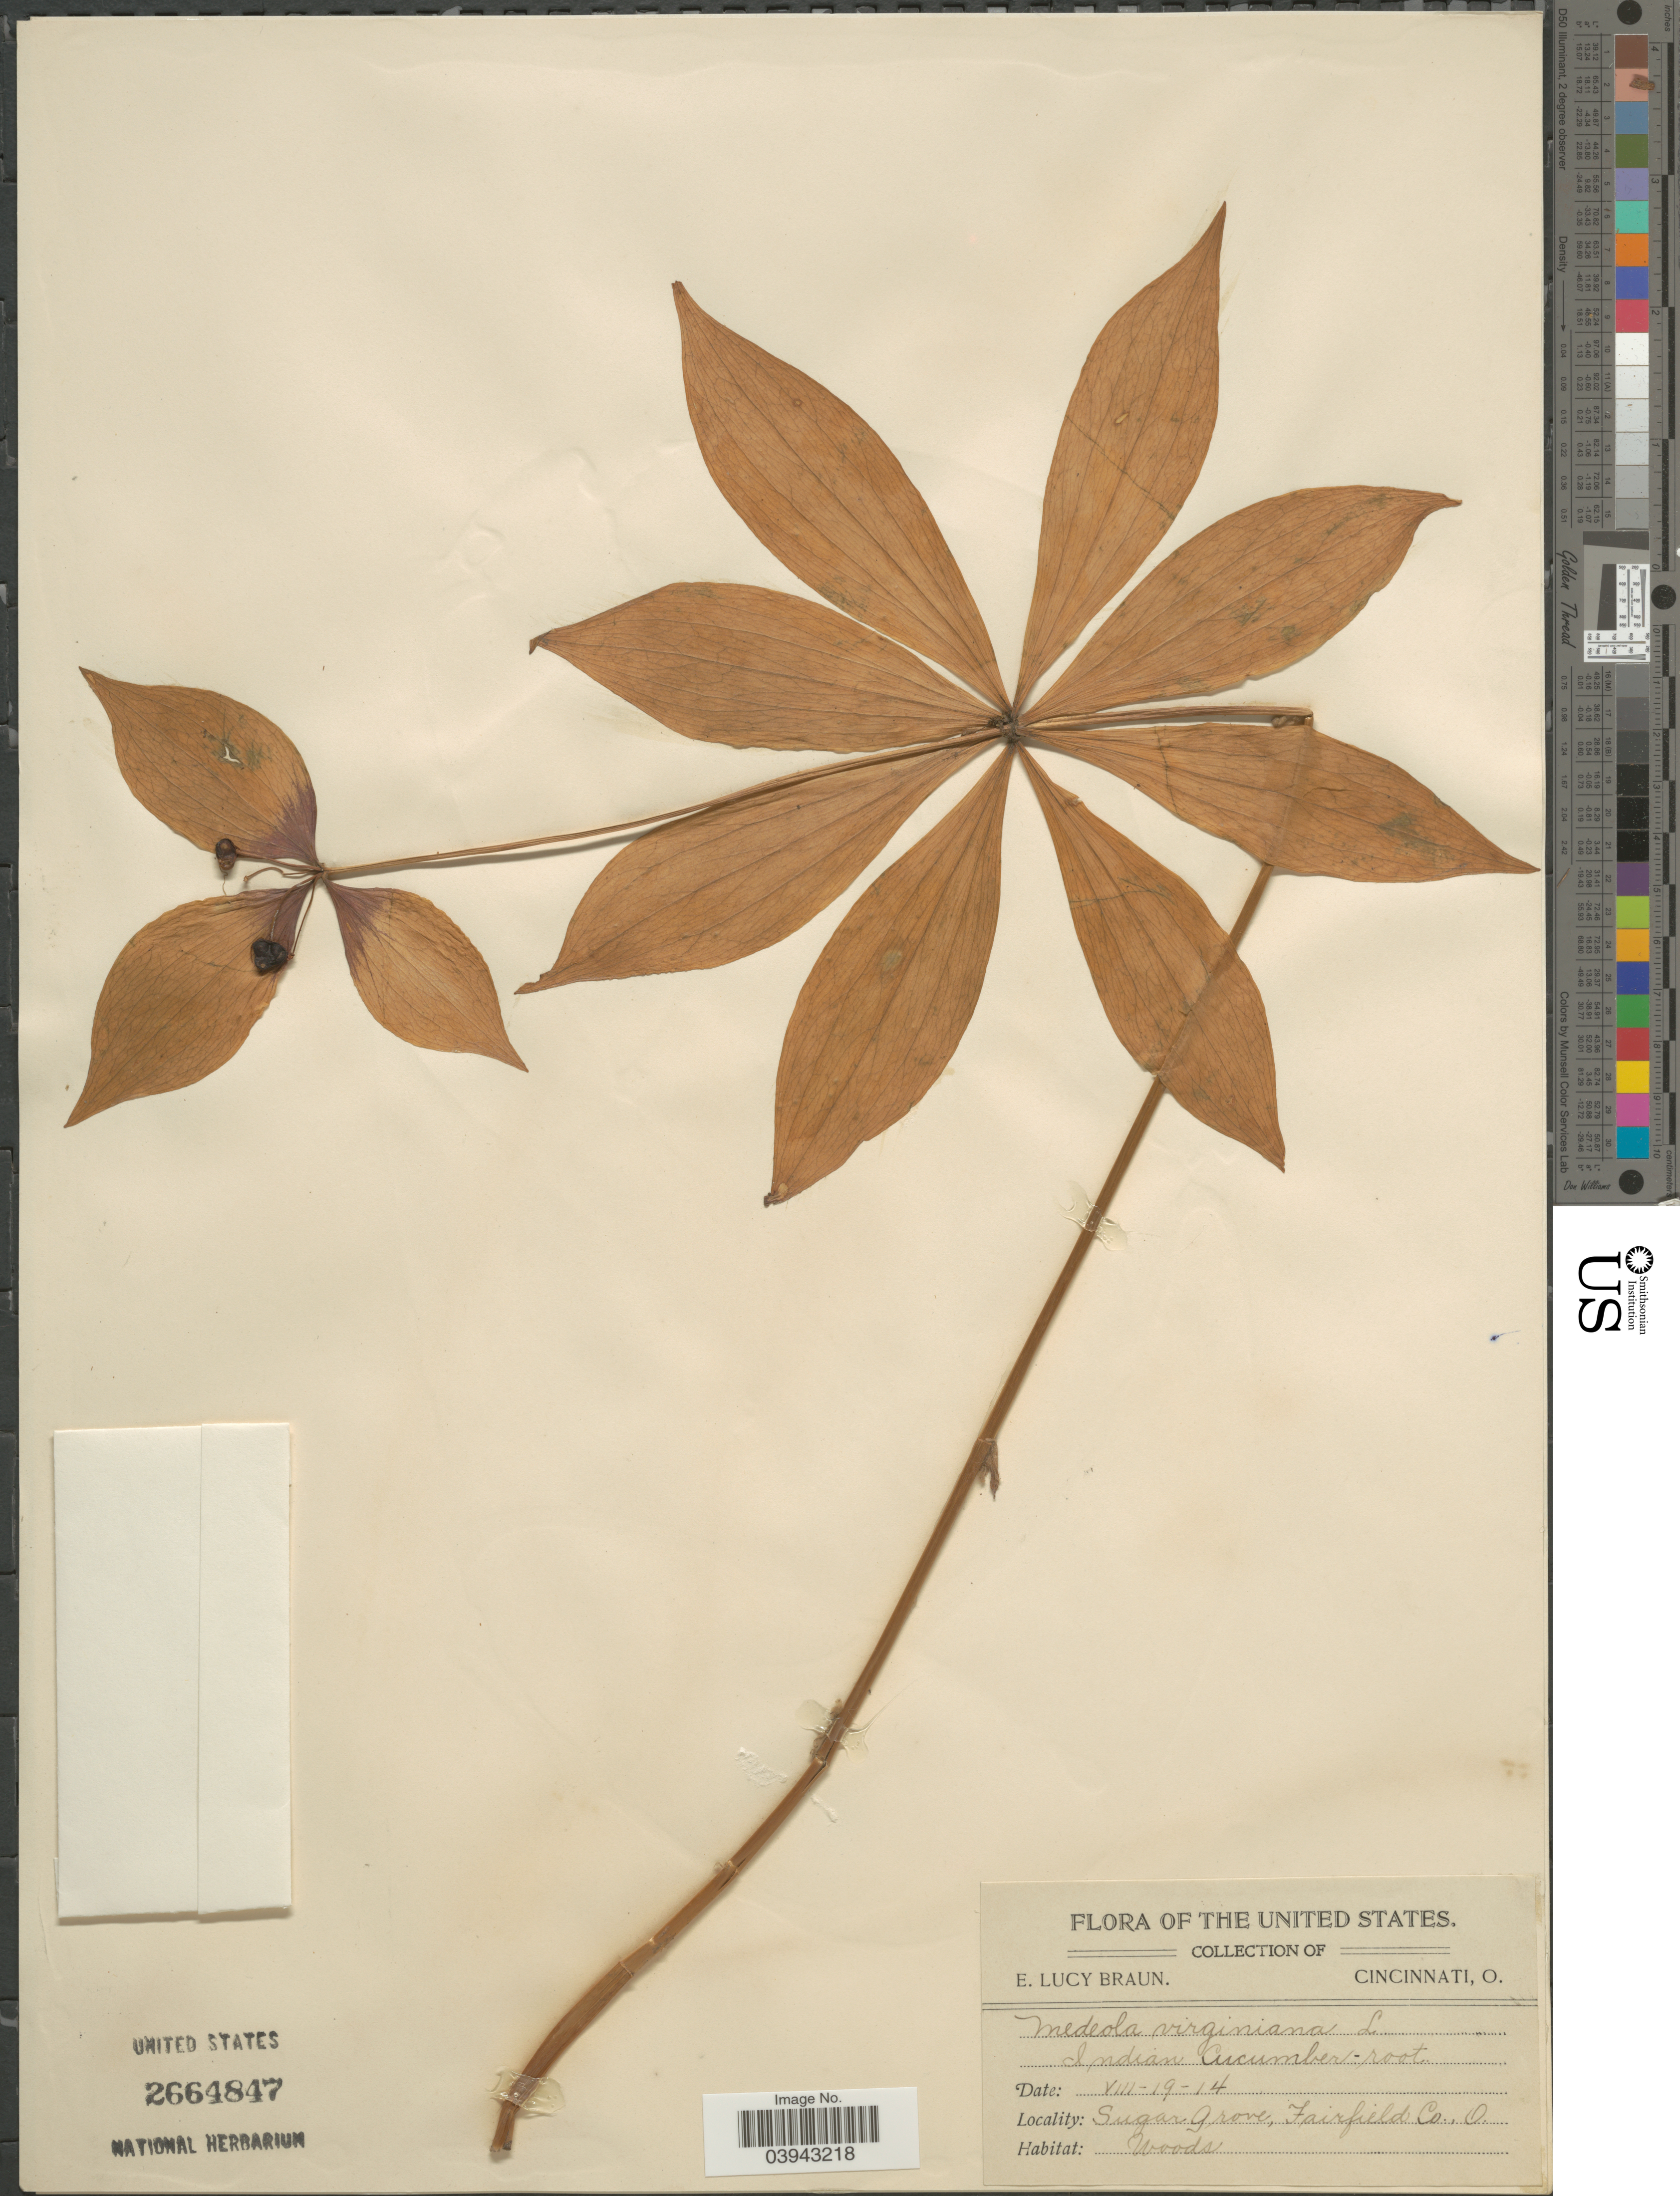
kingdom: Plantae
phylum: Tracheophyta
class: Liliopsida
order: Liliales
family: Liliaceae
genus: Medeola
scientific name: Medeola virginiana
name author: (L.) Desf.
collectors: E. L. Braun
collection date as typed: Transcribed d/m/y: 19/8/14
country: United States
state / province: Ohio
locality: Sugar Grove, Fairfield Co.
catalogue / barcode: US 2664847